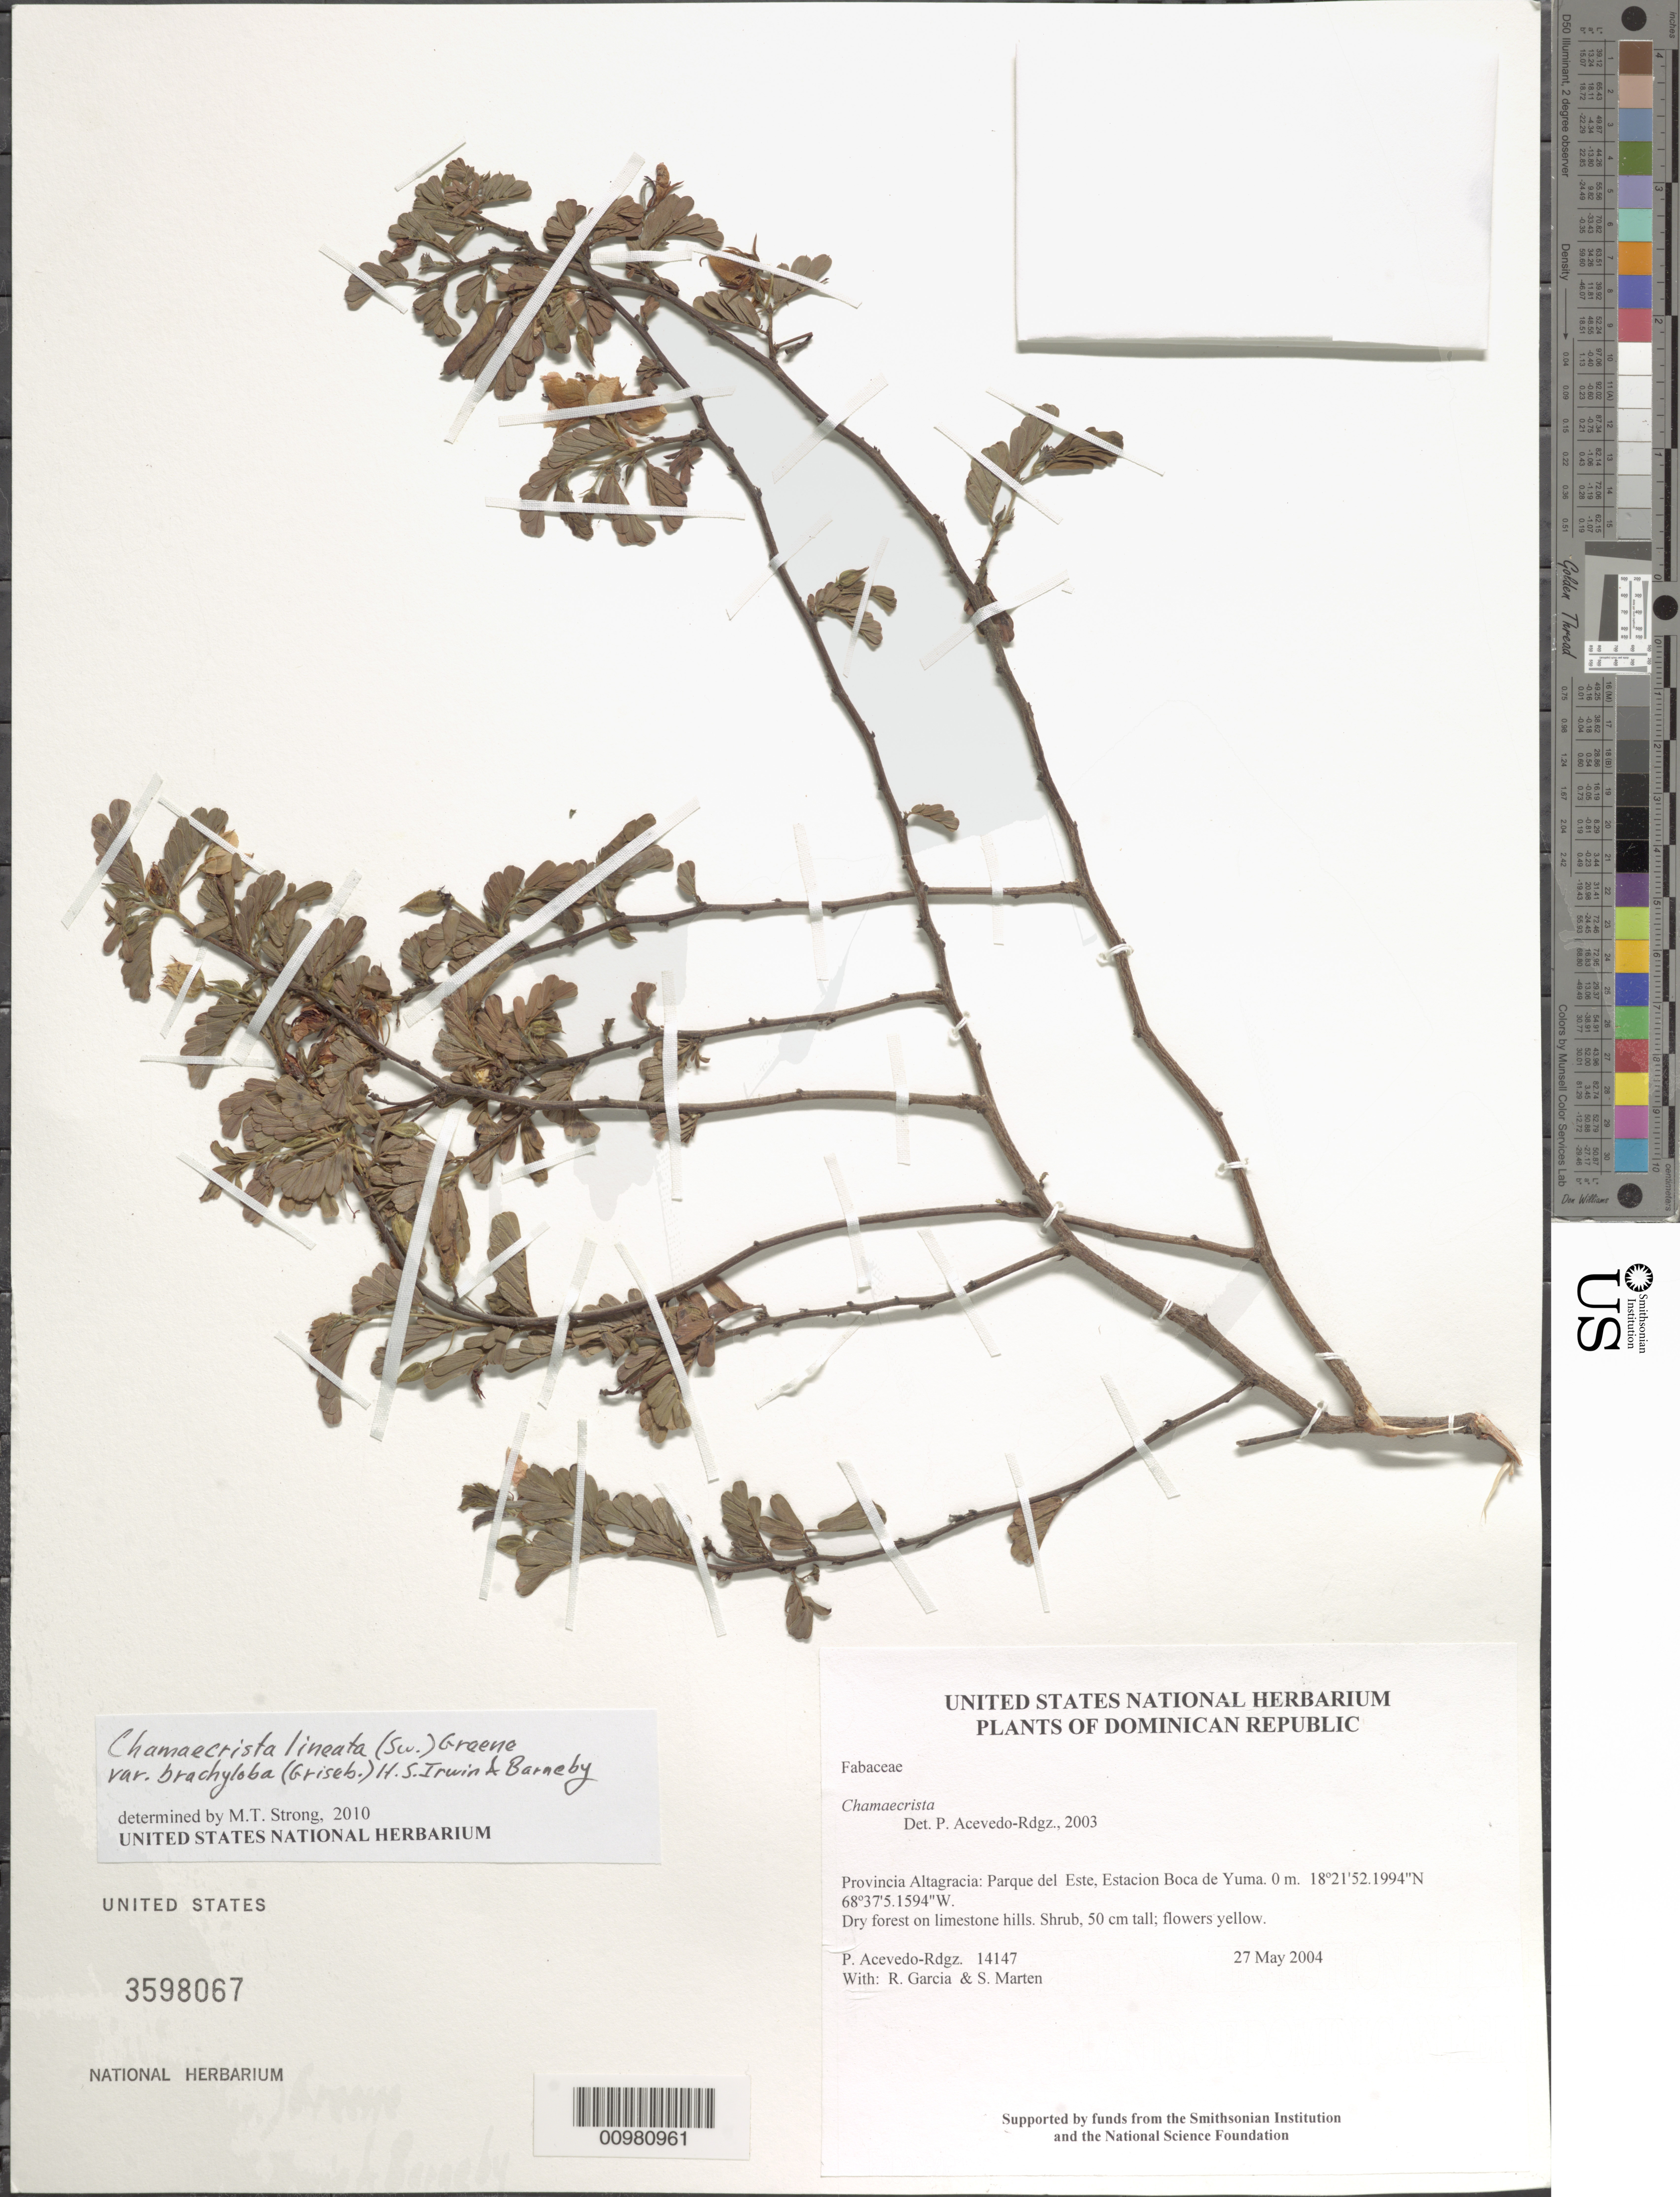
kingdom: Plantae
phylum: Tracheophyta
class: Magnoliopsida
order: Fabales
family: Fabaceae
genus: Chamaecrista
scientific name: Chamaecrista lineata var. brachyloba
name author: (Griseb.) H.S. Irwin & Barneby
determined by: Strong, M. T., (US), Smithsonian Institution - National Museum of Natural History (UNITED STATES)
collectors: P. Acevedo-Rodr., R. G. García & S. Marten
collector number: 14147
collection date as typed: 27 May 2004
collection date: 2004-05-27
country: Dominican Republic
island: Hispaniola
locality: Provincia Altagracia: Parque del Este, Estacion Boca de Yuma.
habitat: Dry forest on limestone hills.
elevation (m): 0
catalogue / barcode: US 3598067